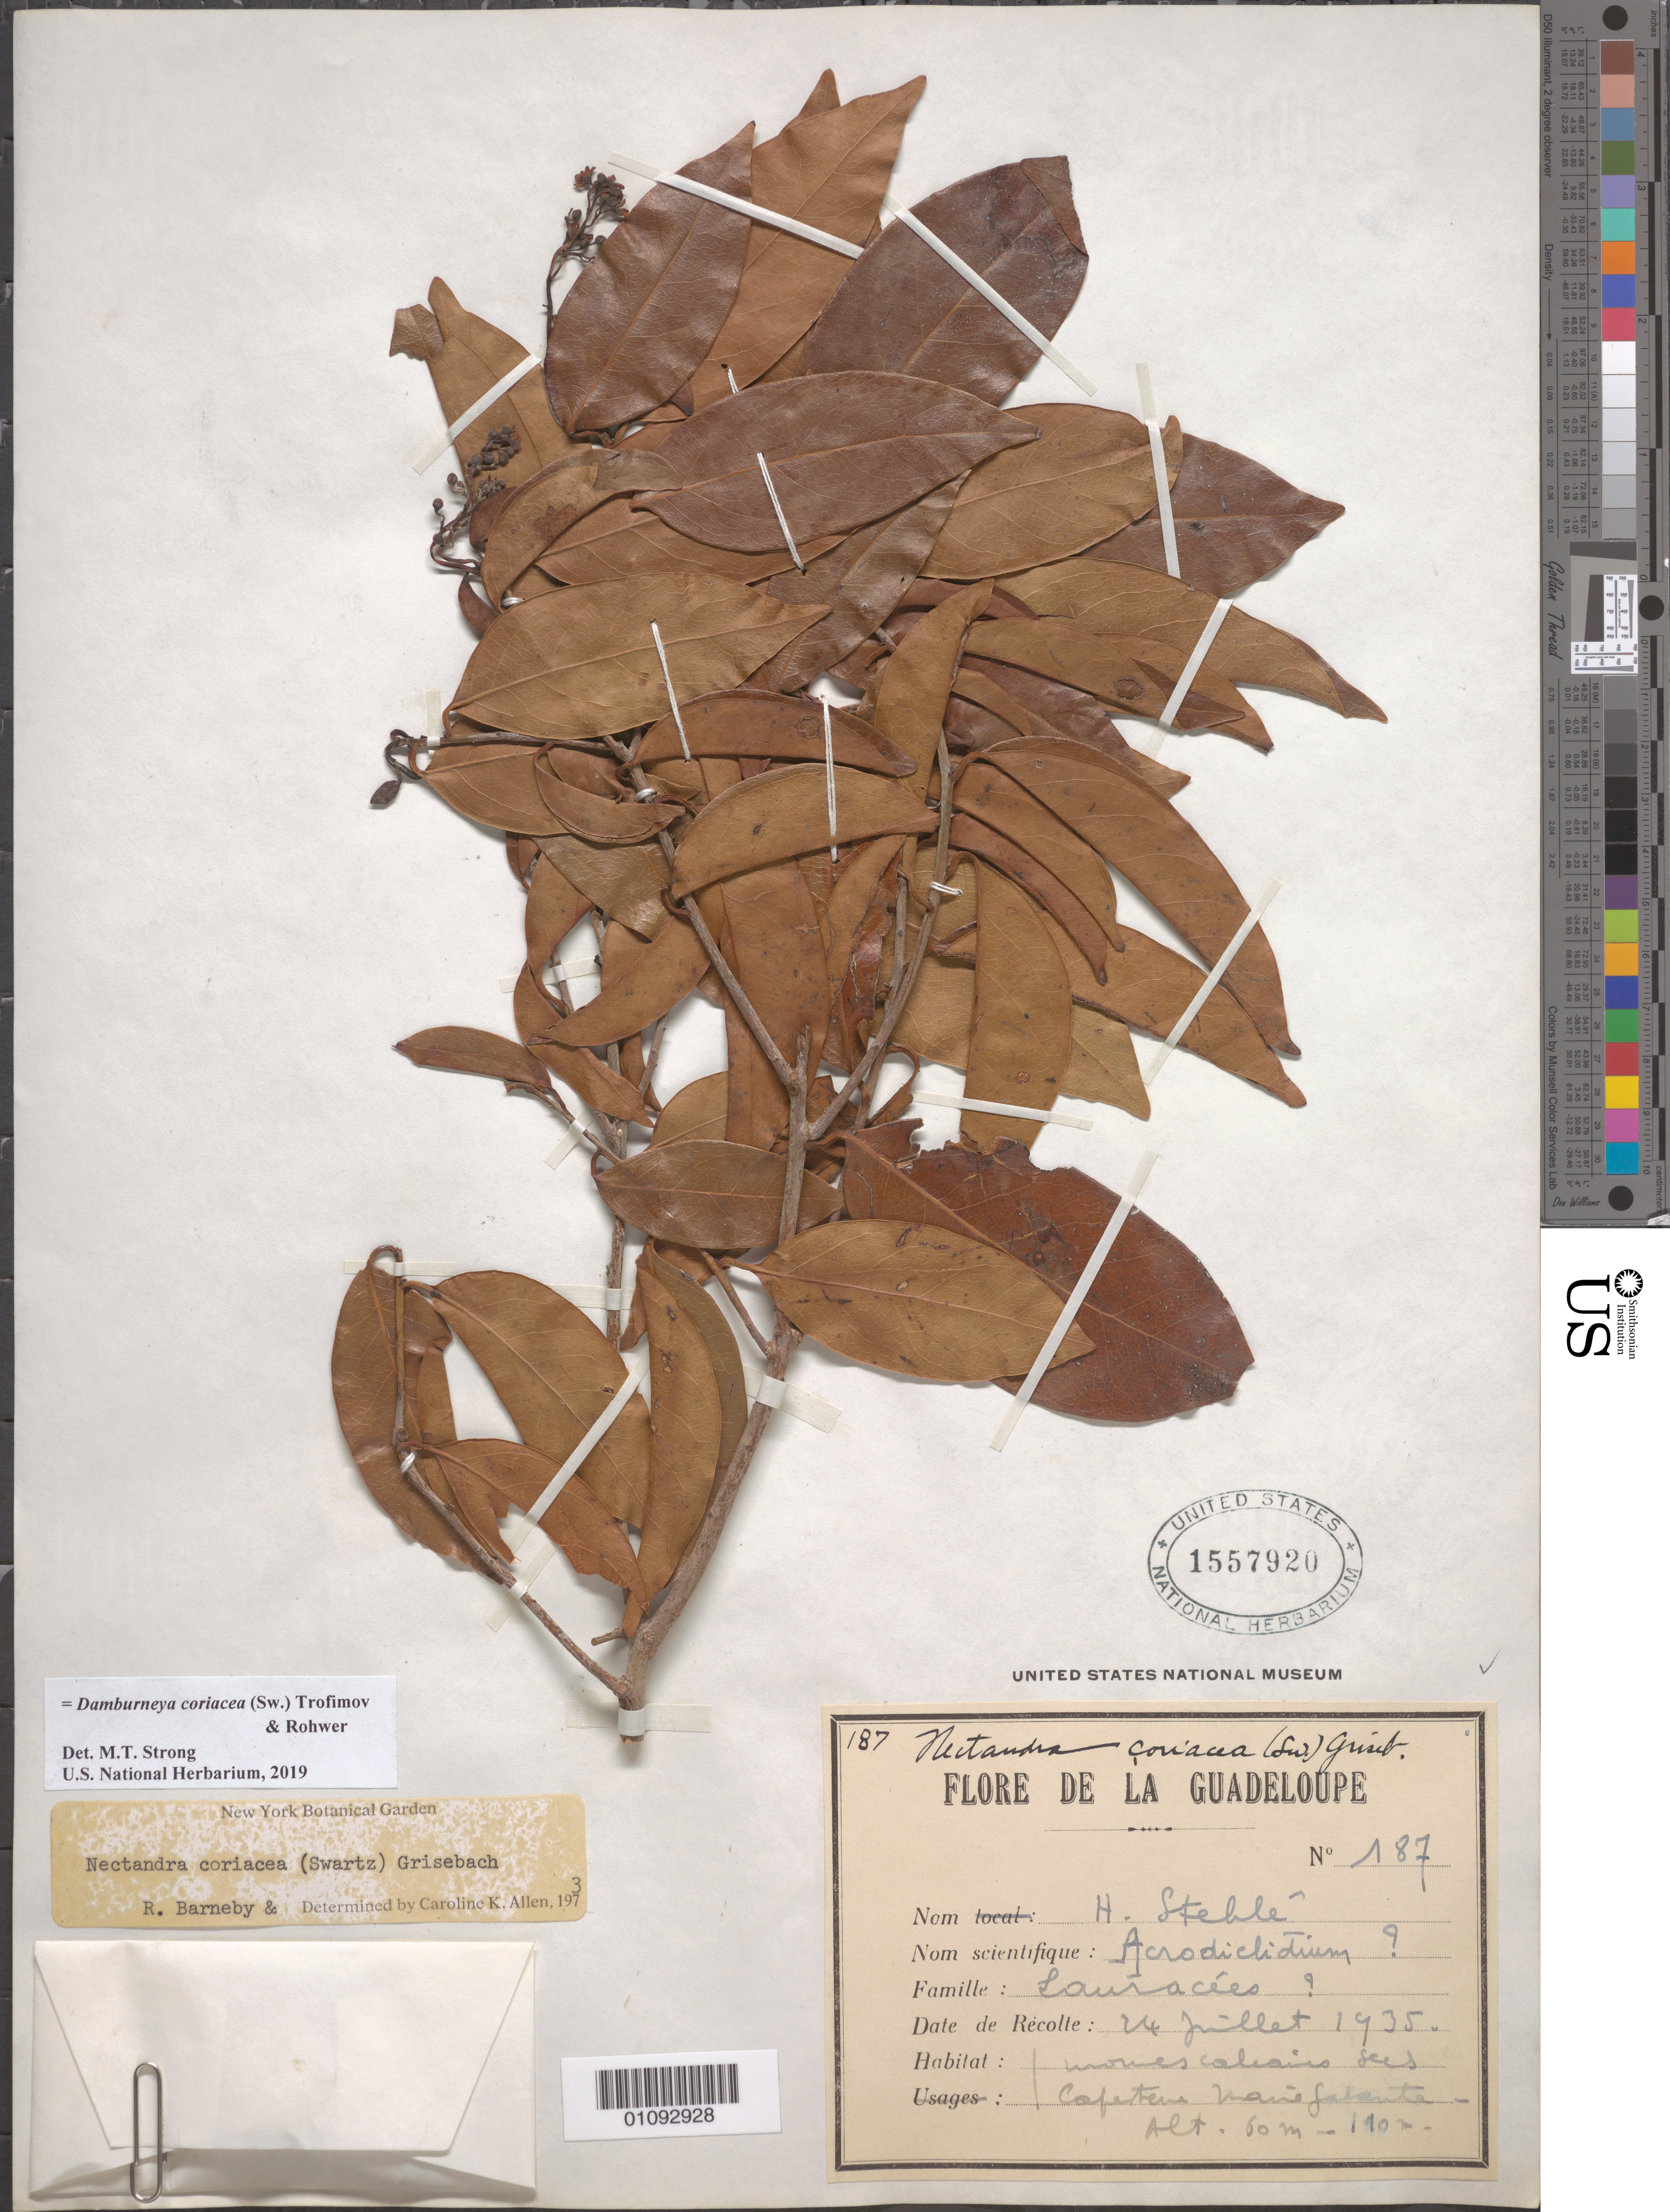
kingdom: Plantae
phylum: Tracheophyta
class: Magnoliopsida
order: Laurales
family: Lauraceae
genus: Damburneya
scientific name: Damburneya coriacea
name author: (Sw.) Trofimov & Rohwer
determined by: Strong, M. T., (US), Smithsonian Institution - National Museum of Natural History (UNITED STATES)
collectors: H. Stehlé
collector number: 187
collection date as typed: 24 Jul 1935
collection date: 1935-07-24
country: Guadeloupe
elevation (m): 60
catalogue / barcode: US 1557920